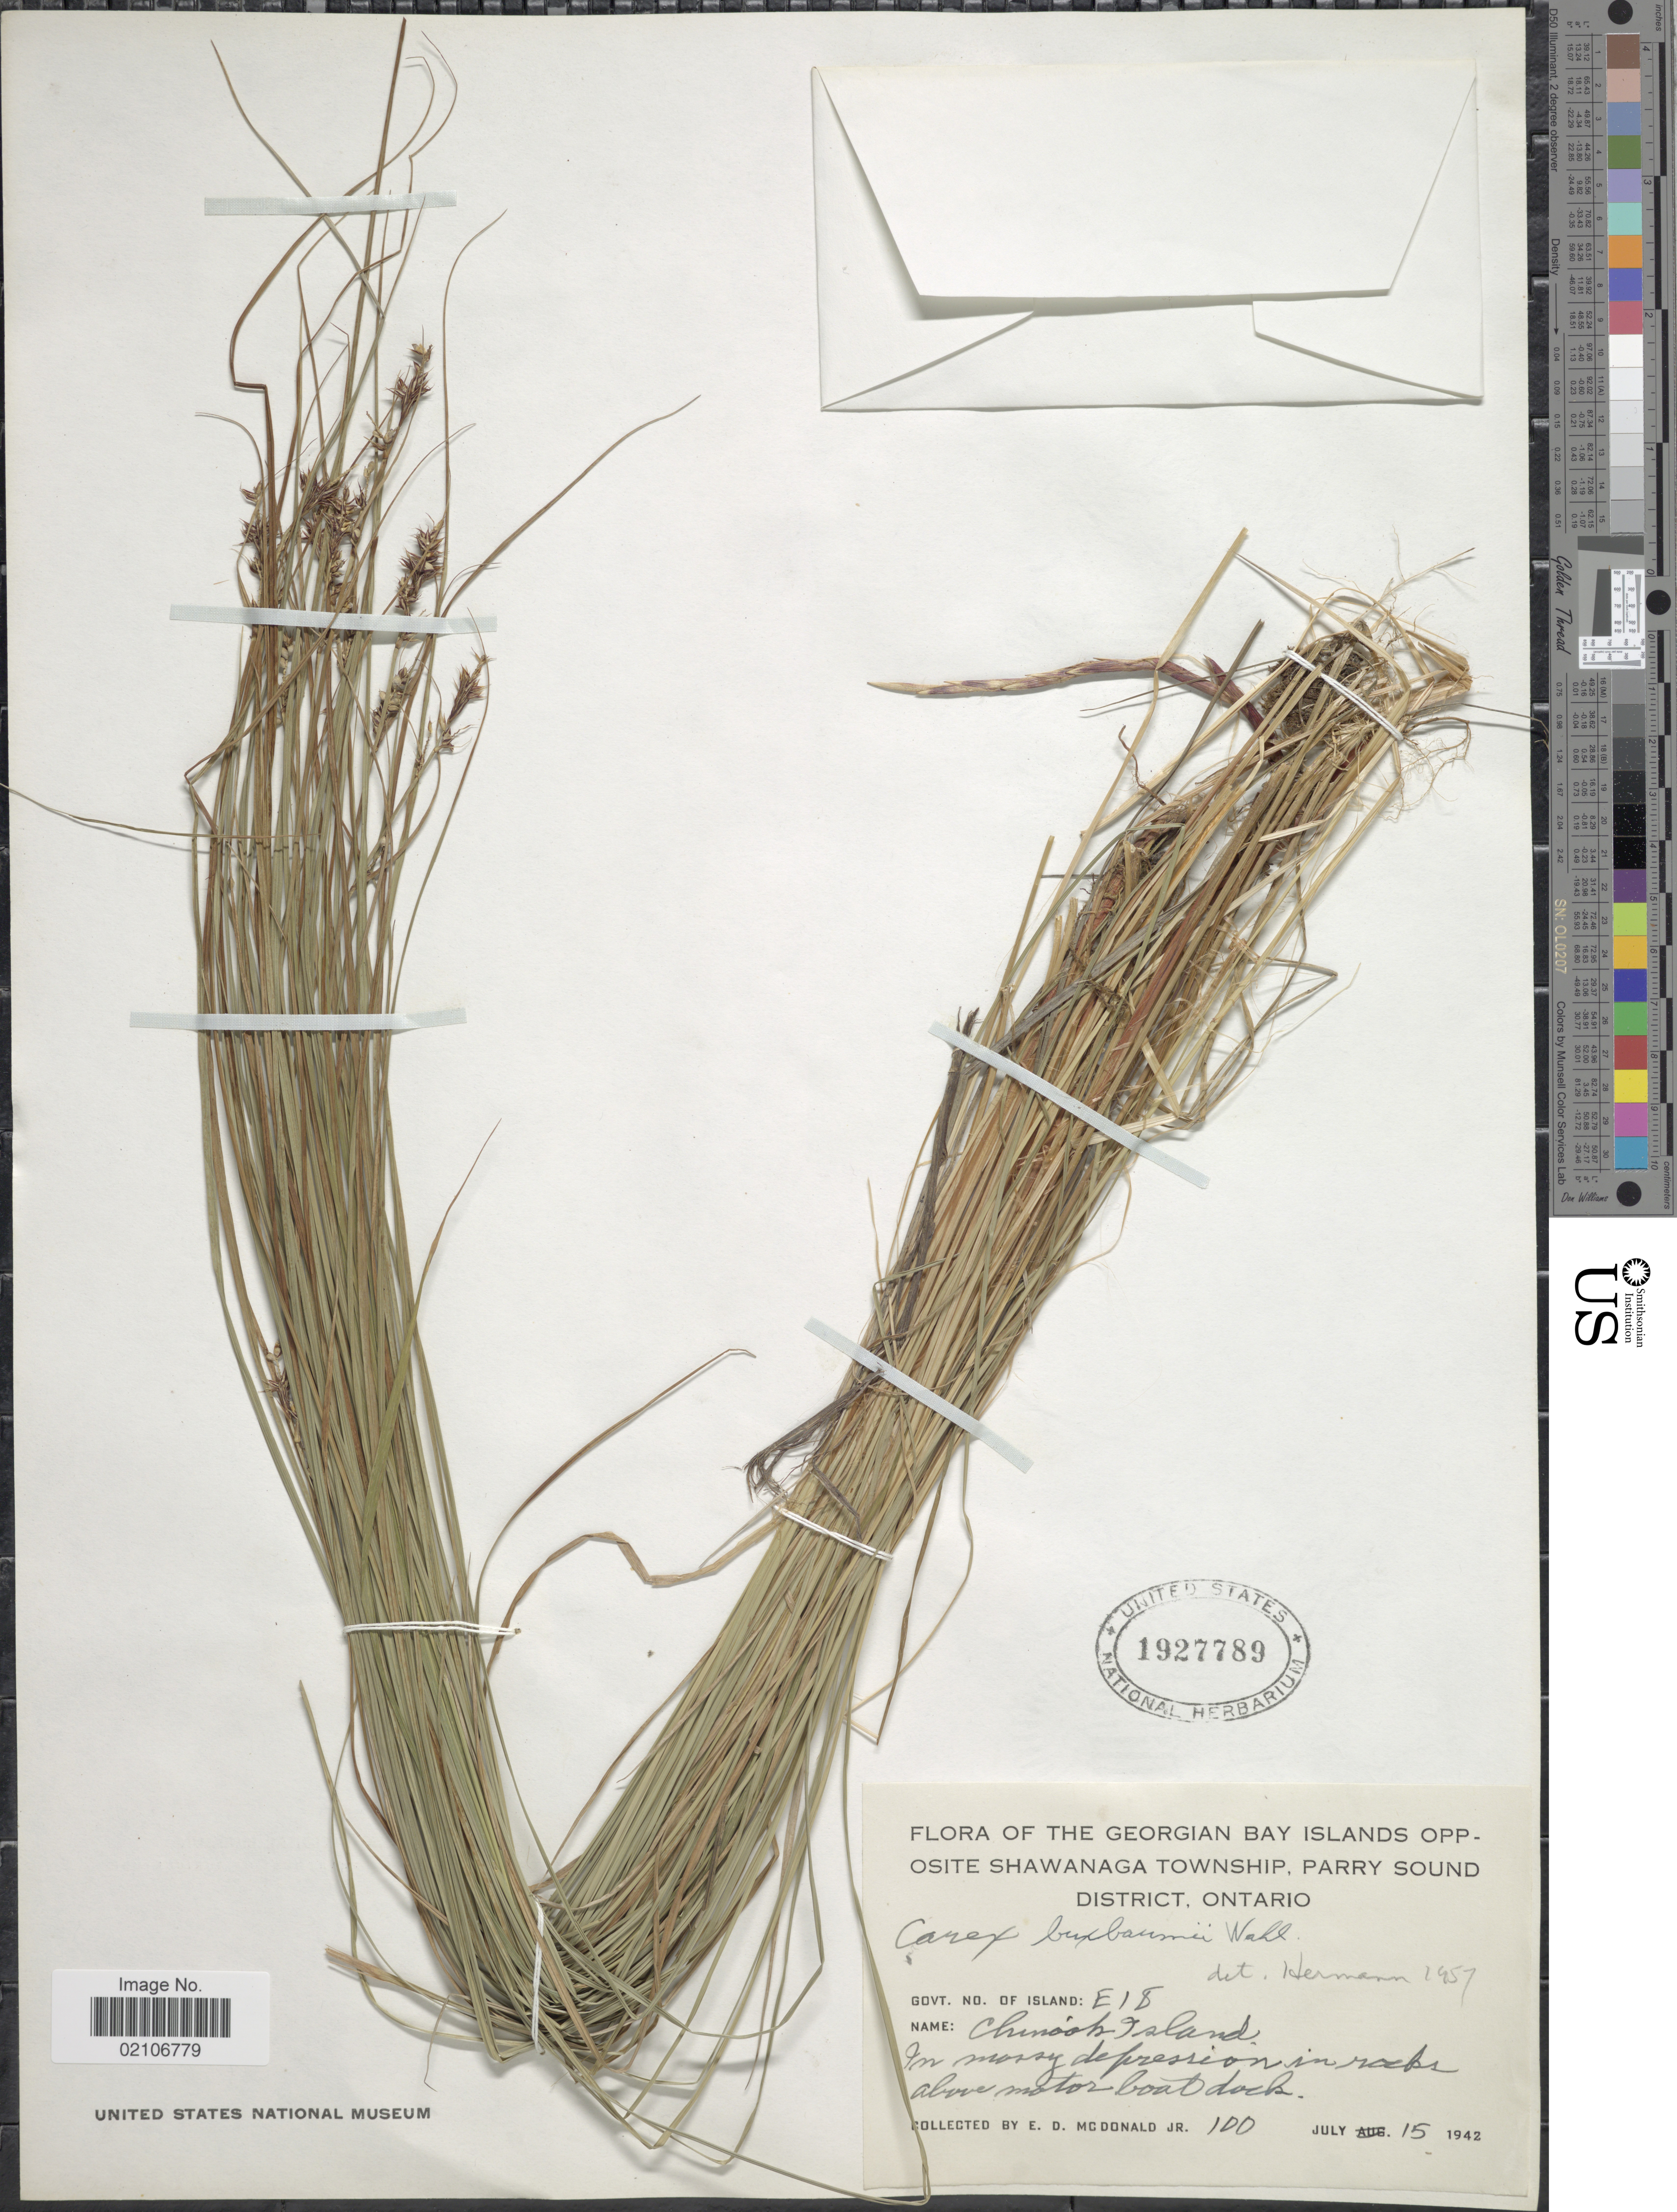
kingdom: Plantae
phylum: Tracheophyta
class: Liliopsida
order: Poales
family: Cyperaceae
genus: Carex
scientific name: Carex buxbaumii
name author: Wahlenb.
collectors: E. D. McDonald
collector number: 100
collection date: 1942-07-15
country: Canada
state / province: Ontario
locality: Georgian Bay Islands Opposite Shawanaga Township, Parry Sound District, Ontario. Chinook Island.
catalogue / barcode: US 1927789